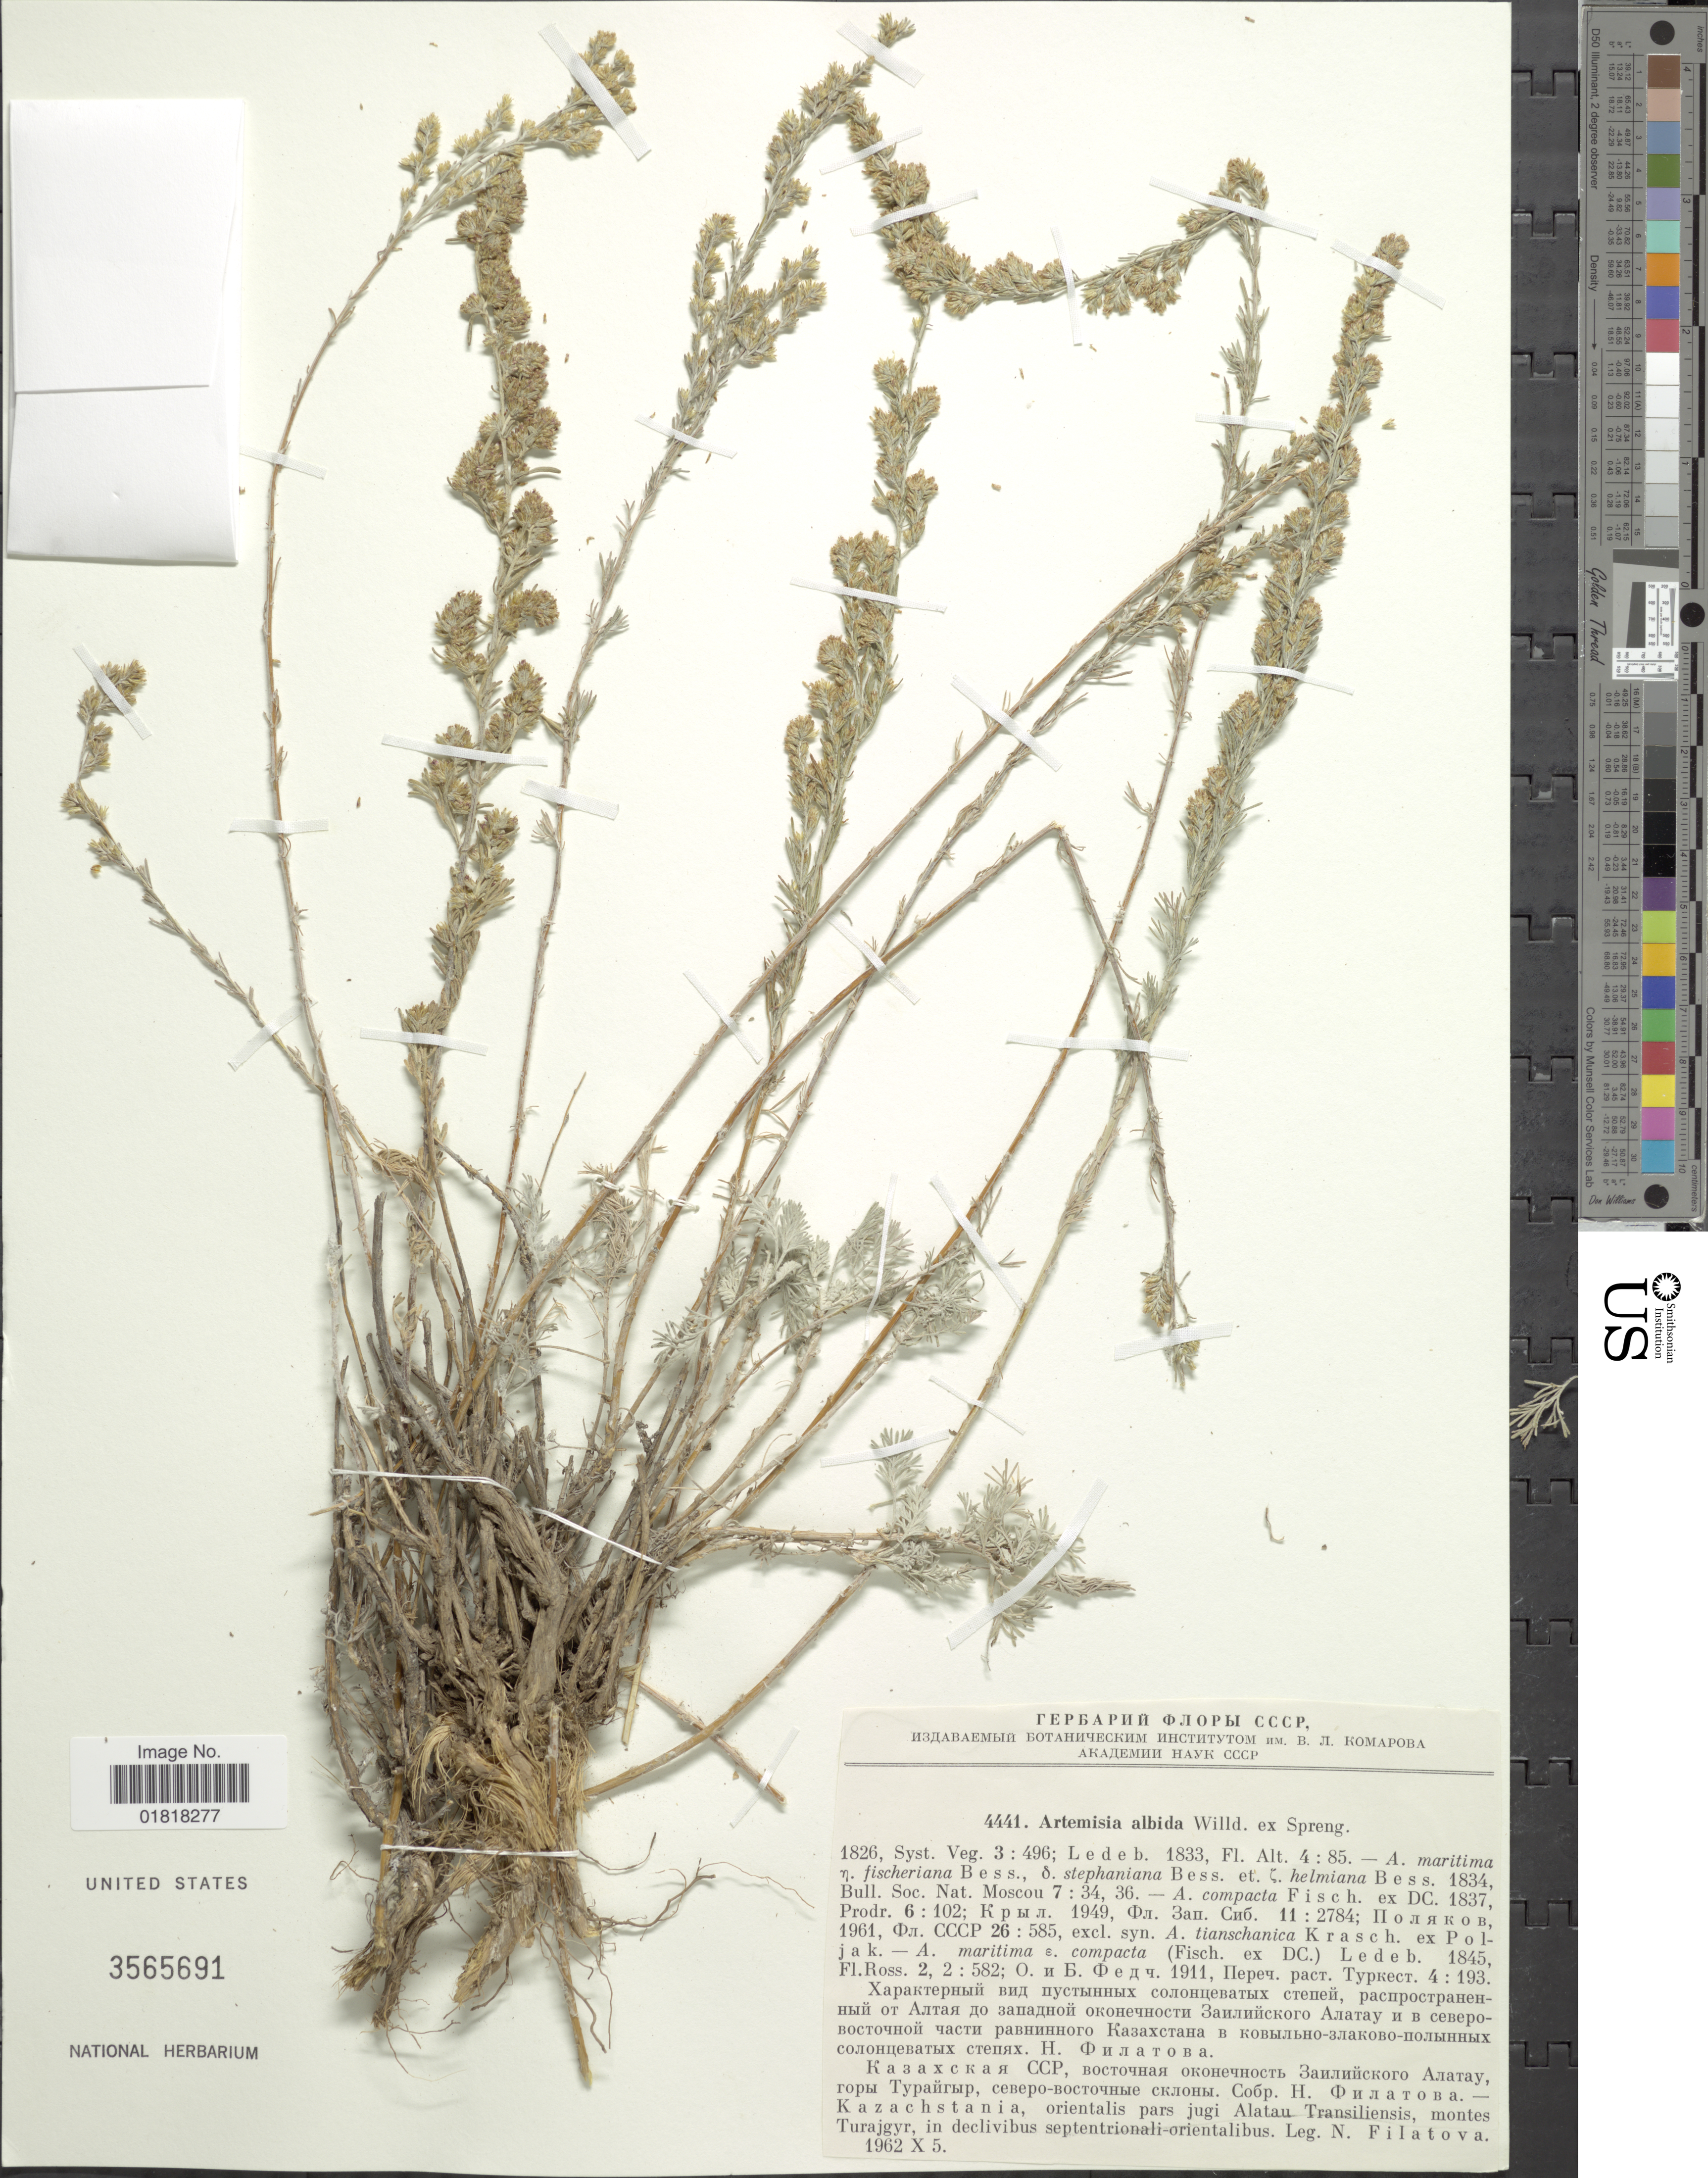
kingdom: Plantae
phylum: Tracheophyta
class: Magnoliopsida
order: Asterales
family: Asteraceae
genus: Artemisia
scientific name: Artemisia albida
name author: Willd.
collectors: N. Filatova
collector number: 4441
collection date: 1962-10-05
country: Kazakhstan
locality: Orientalis pars jugi Alatau Transiliensis, montes Turajgyr, in declivibus septentrionali-orientalibus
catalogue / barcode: US 3565691